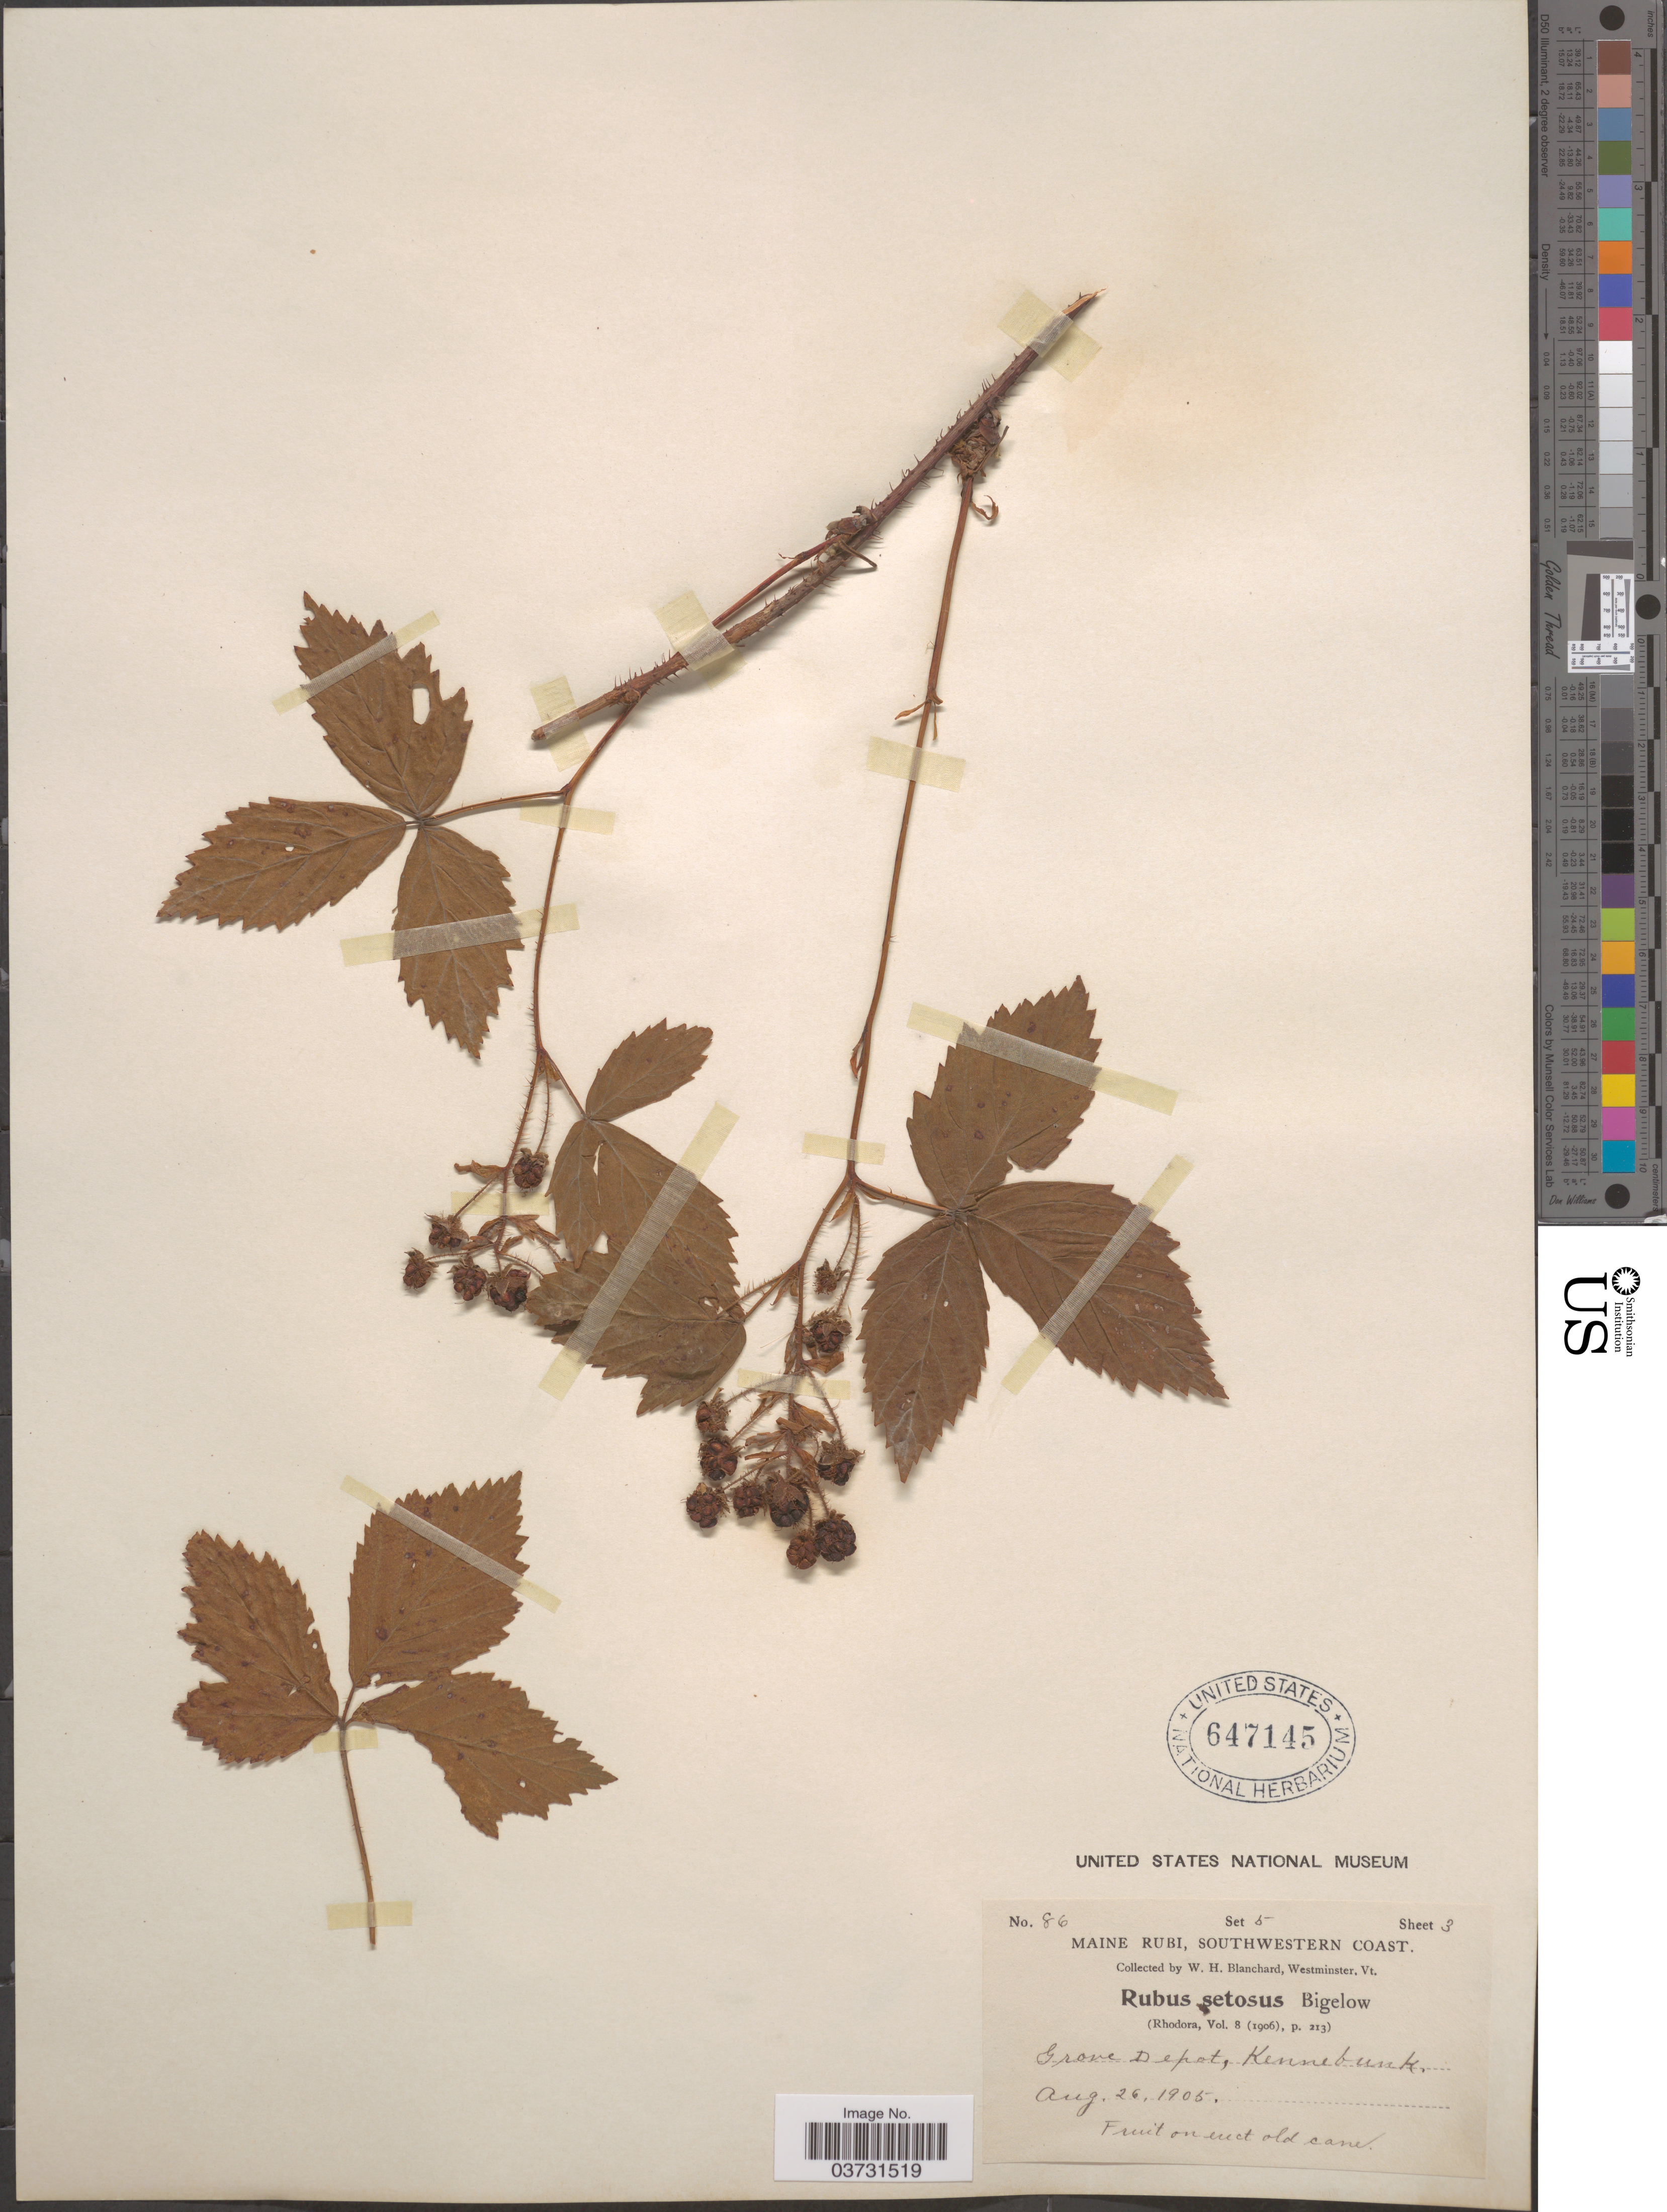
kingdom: Plantae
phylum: Tracheophyta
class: Magnoliopsida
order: Rosales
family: Rosaceae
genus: Rubus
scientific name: Rubus nigricans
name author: Rydb. in Britton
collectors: W. H. Blanchard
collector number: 86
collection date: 1905-08-26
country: United States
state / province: Maine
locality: Maine, Southwestern Coast. Grove Depot, Kennebunk.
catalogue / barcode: US 647145